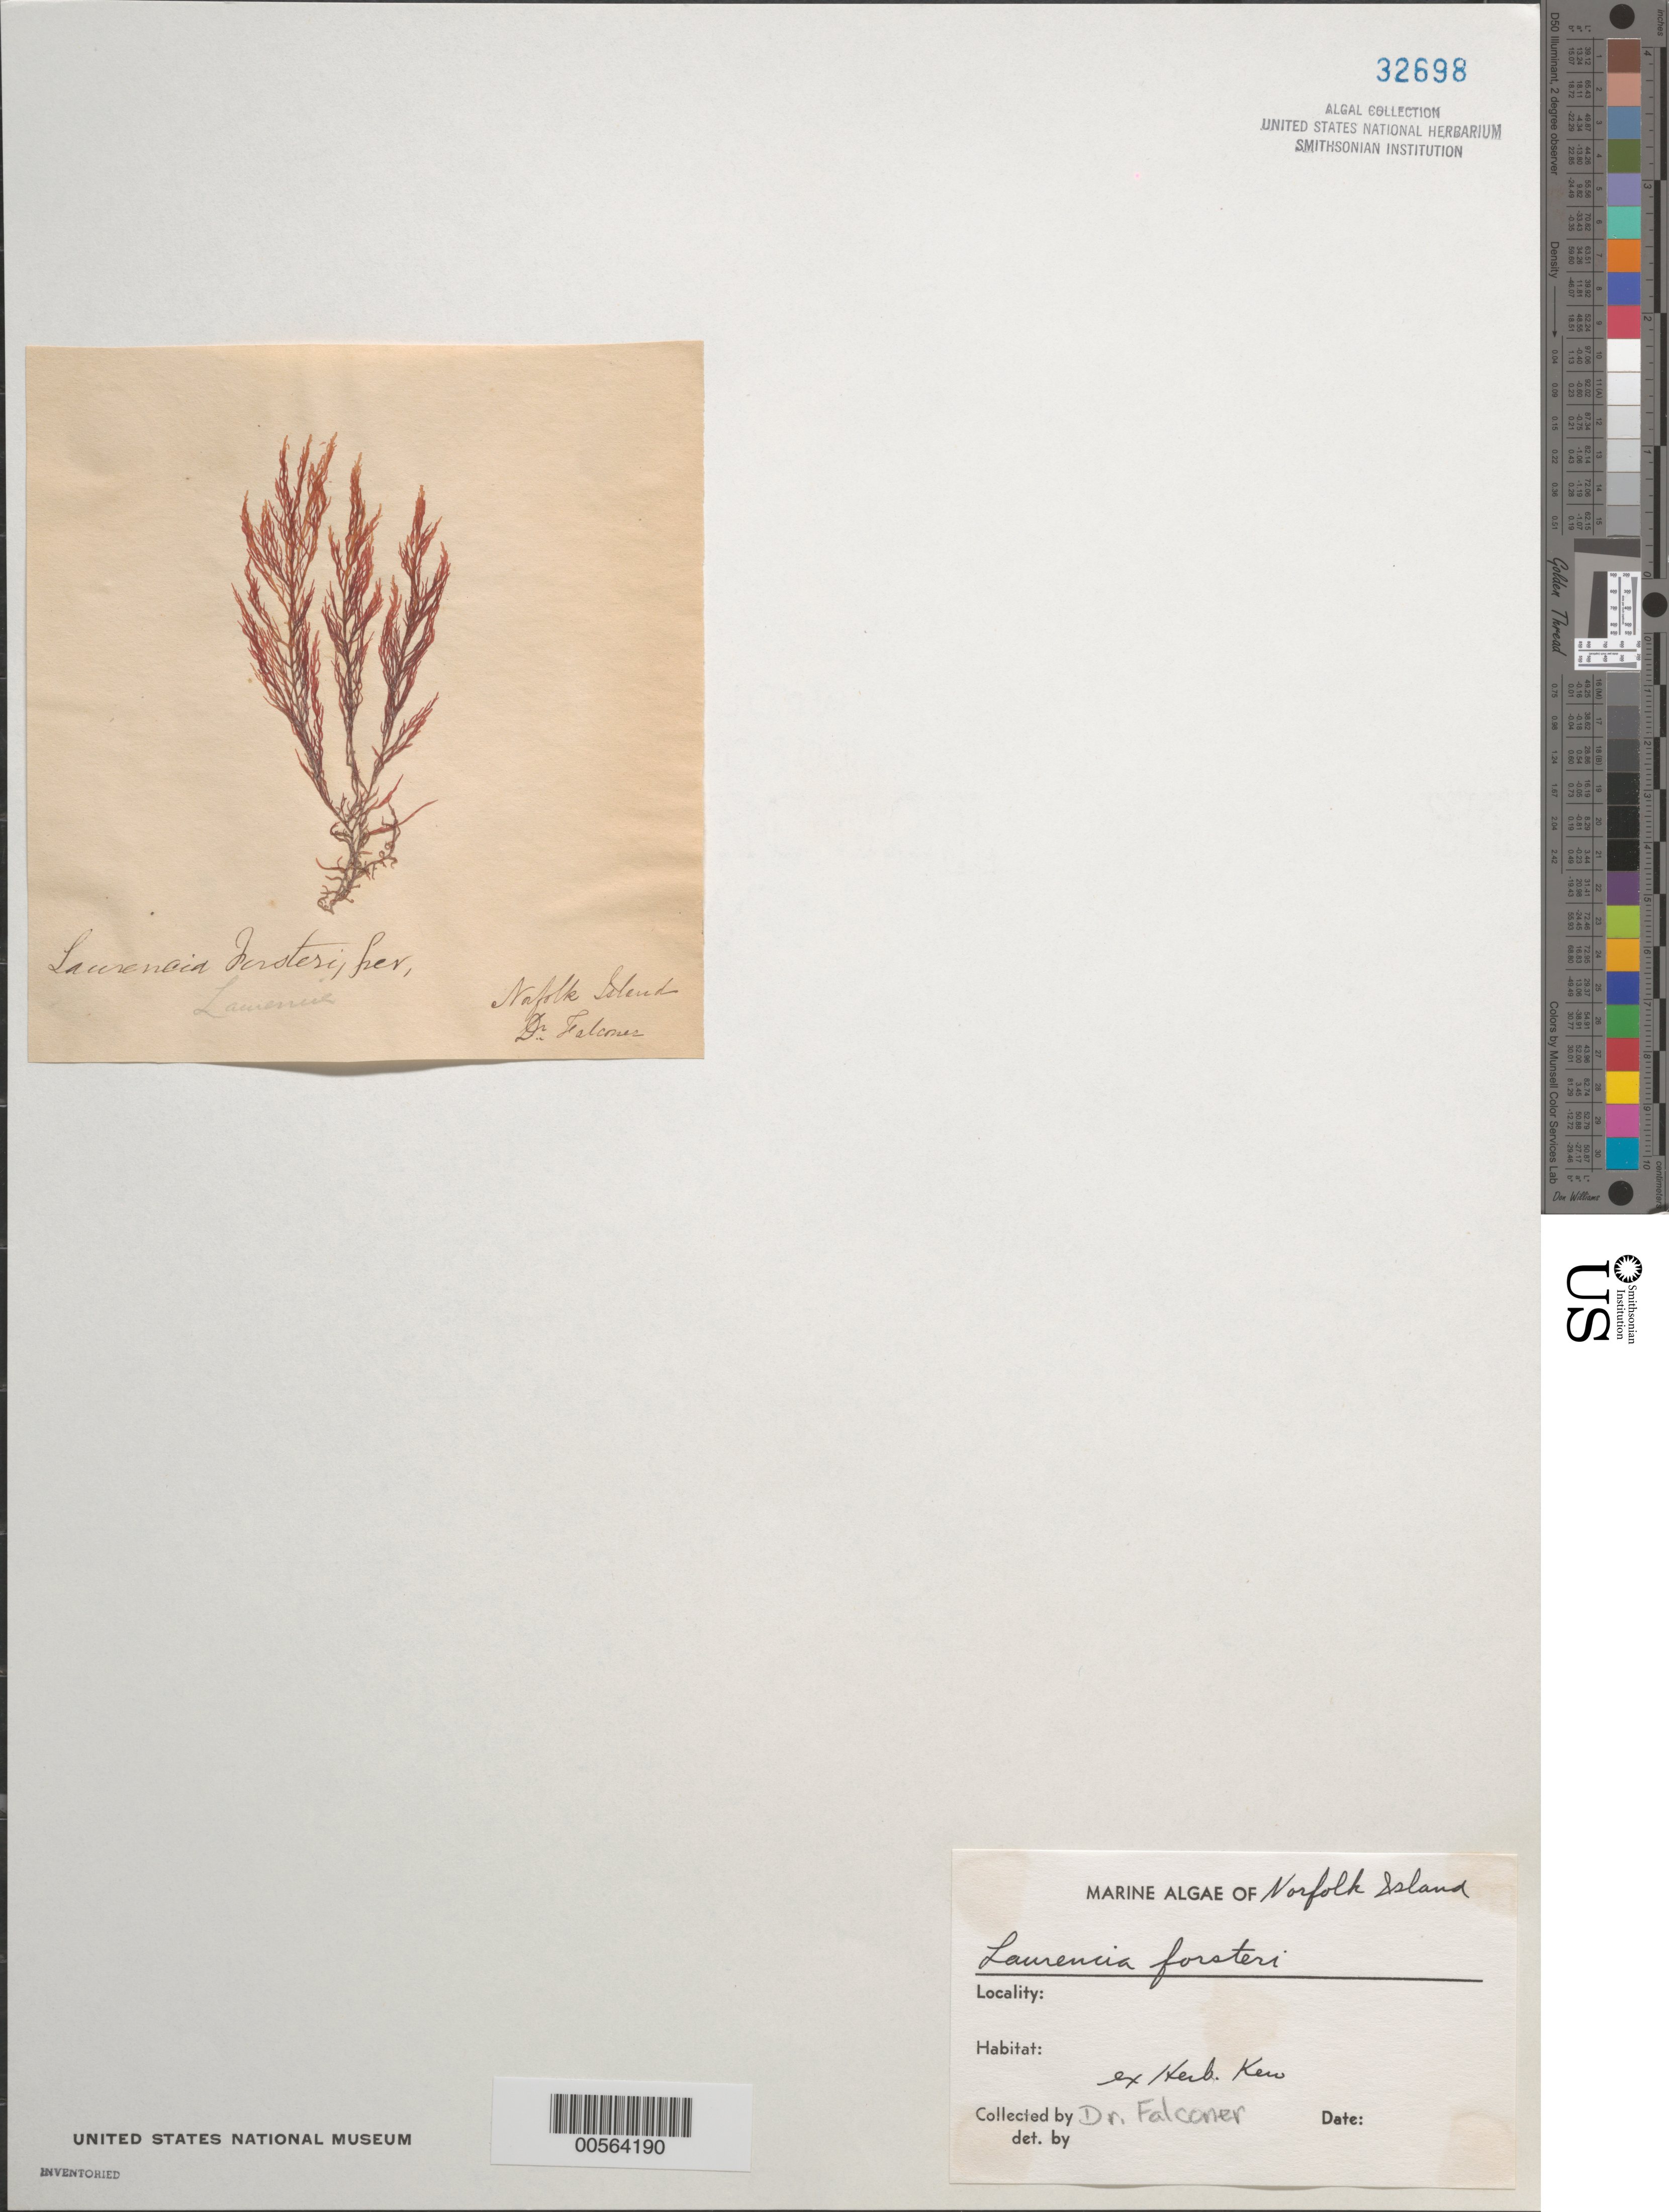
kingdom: Plantae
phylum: Rhodophyta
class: Florideophyceae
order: Ceramiales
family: Rhodomelaceae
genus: Laurencia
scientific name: Laurencia forsteri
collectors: -. Falconer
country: Australia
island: Norfolk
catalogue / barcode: US 32698